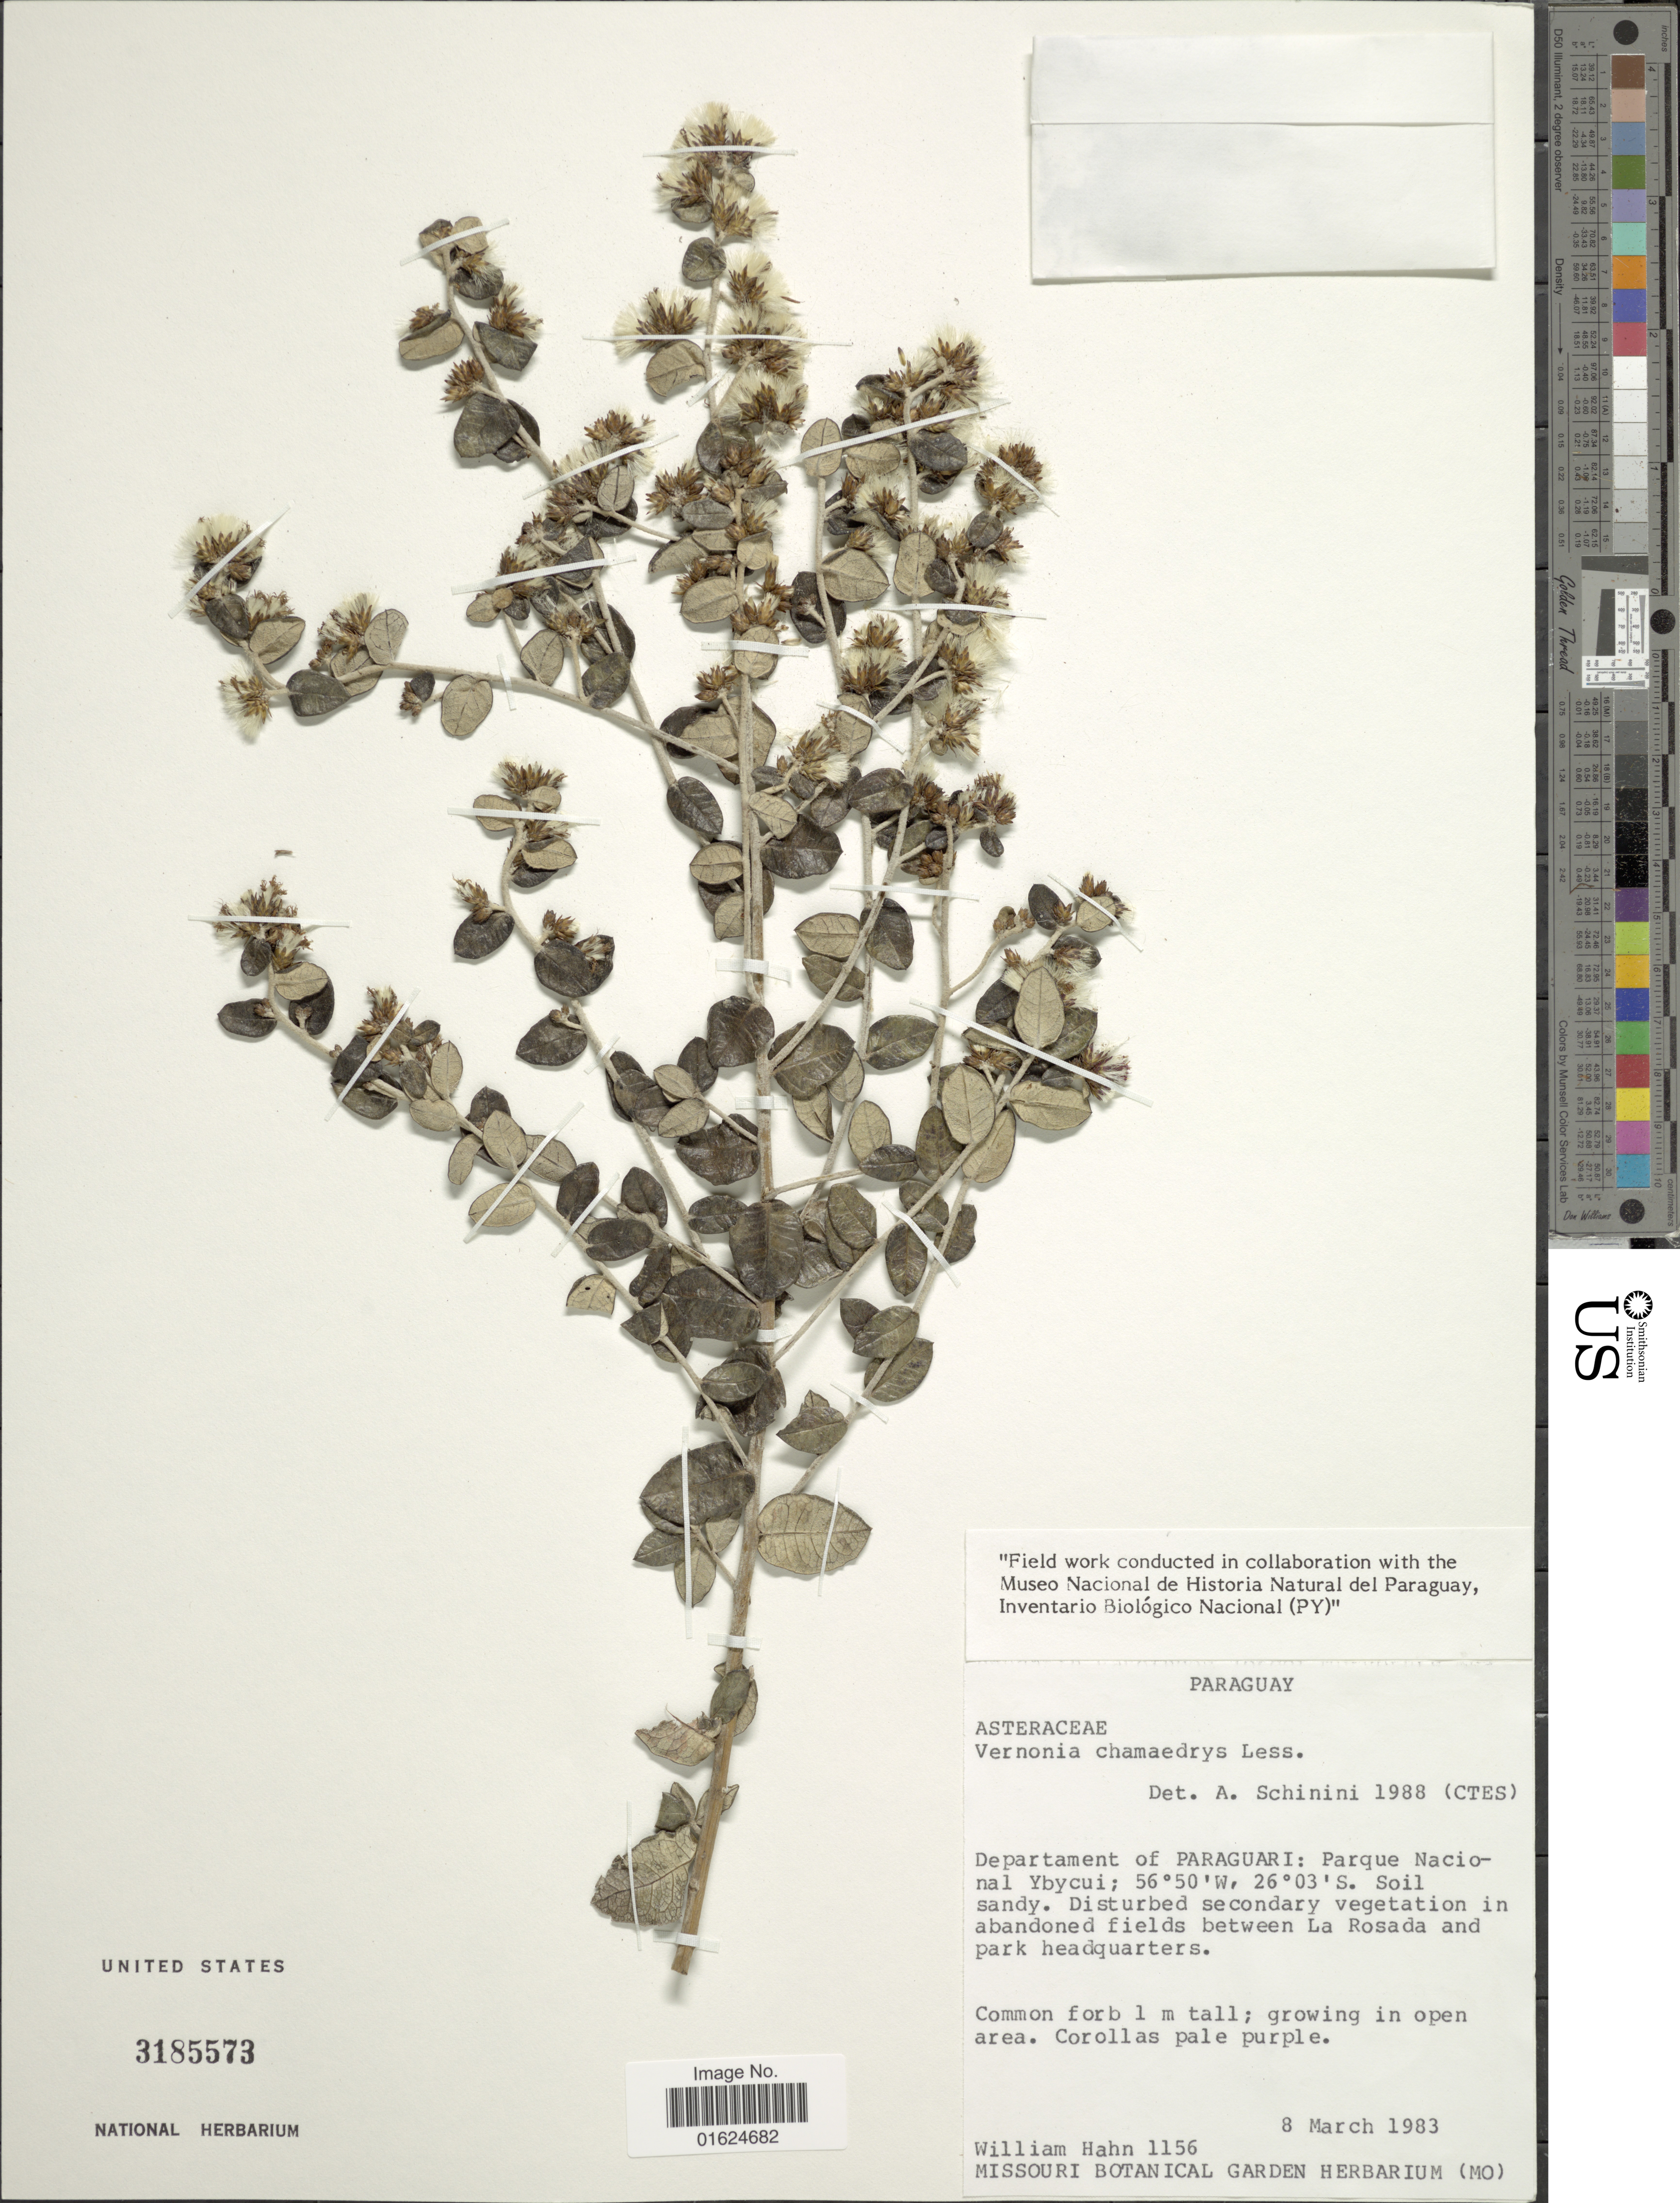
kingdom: Plantae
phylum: Tracheophyta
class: Magnoliopsida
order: Asterales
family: Asteraceae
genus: Vernonanthura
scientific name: Vernonanthura chamaedrys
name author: (Less.) H. Rob.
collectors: W. J. Hahn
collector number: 1156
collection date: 1983-03-08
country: Paraguay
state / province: Paraguari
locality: Department of Paraguari: Parque Nacional Ybycui. Disturbed secondary vegetation in ababndoned fields between La Rosada and park headquarters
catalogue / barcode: US 3185573